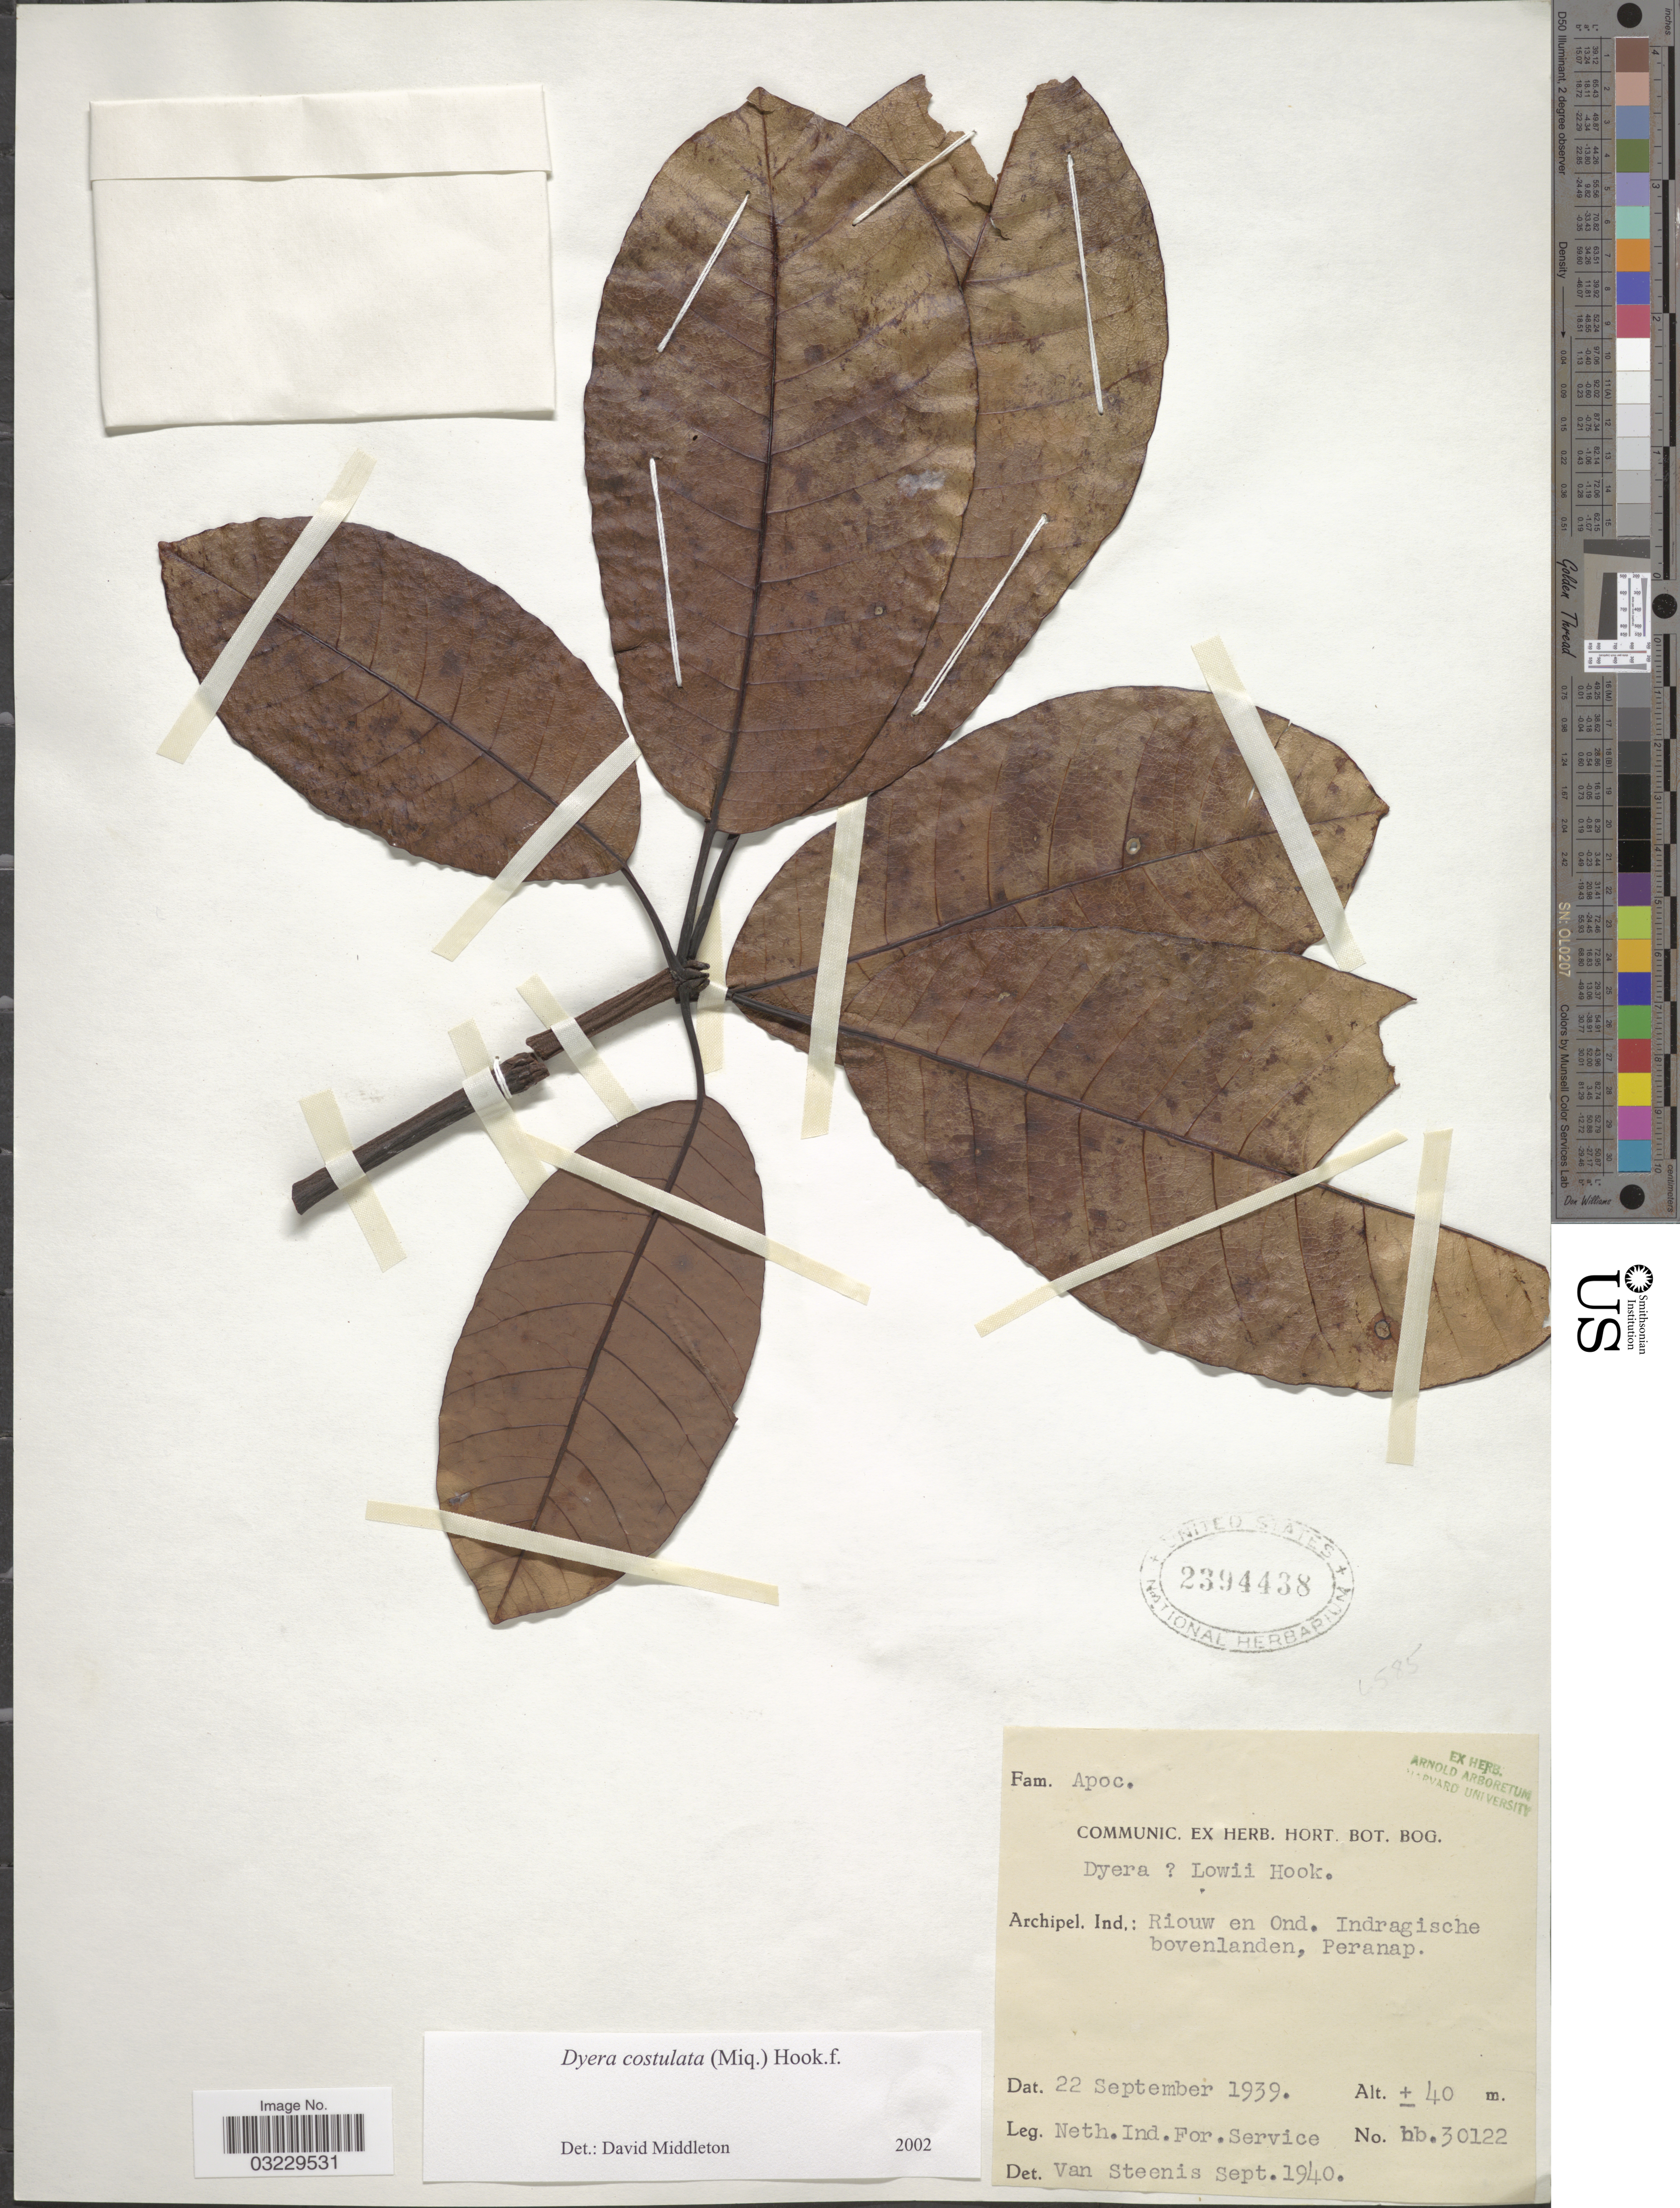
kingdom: Plantae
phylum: Tracheophyta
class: Magnoliopsida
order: Gentianales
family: Apocynaceae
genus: Dyera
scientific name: Dyera costulata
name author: (Miq.) Hook. f.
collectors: Neth. Ind. For. Service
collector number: bb.30122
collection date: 1939-09-22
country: Indonesia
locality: Archipel. Ind.: Riouw en Ond. Indragische bovenlanden, Peranap.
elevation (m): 40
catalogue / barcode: US 2394438